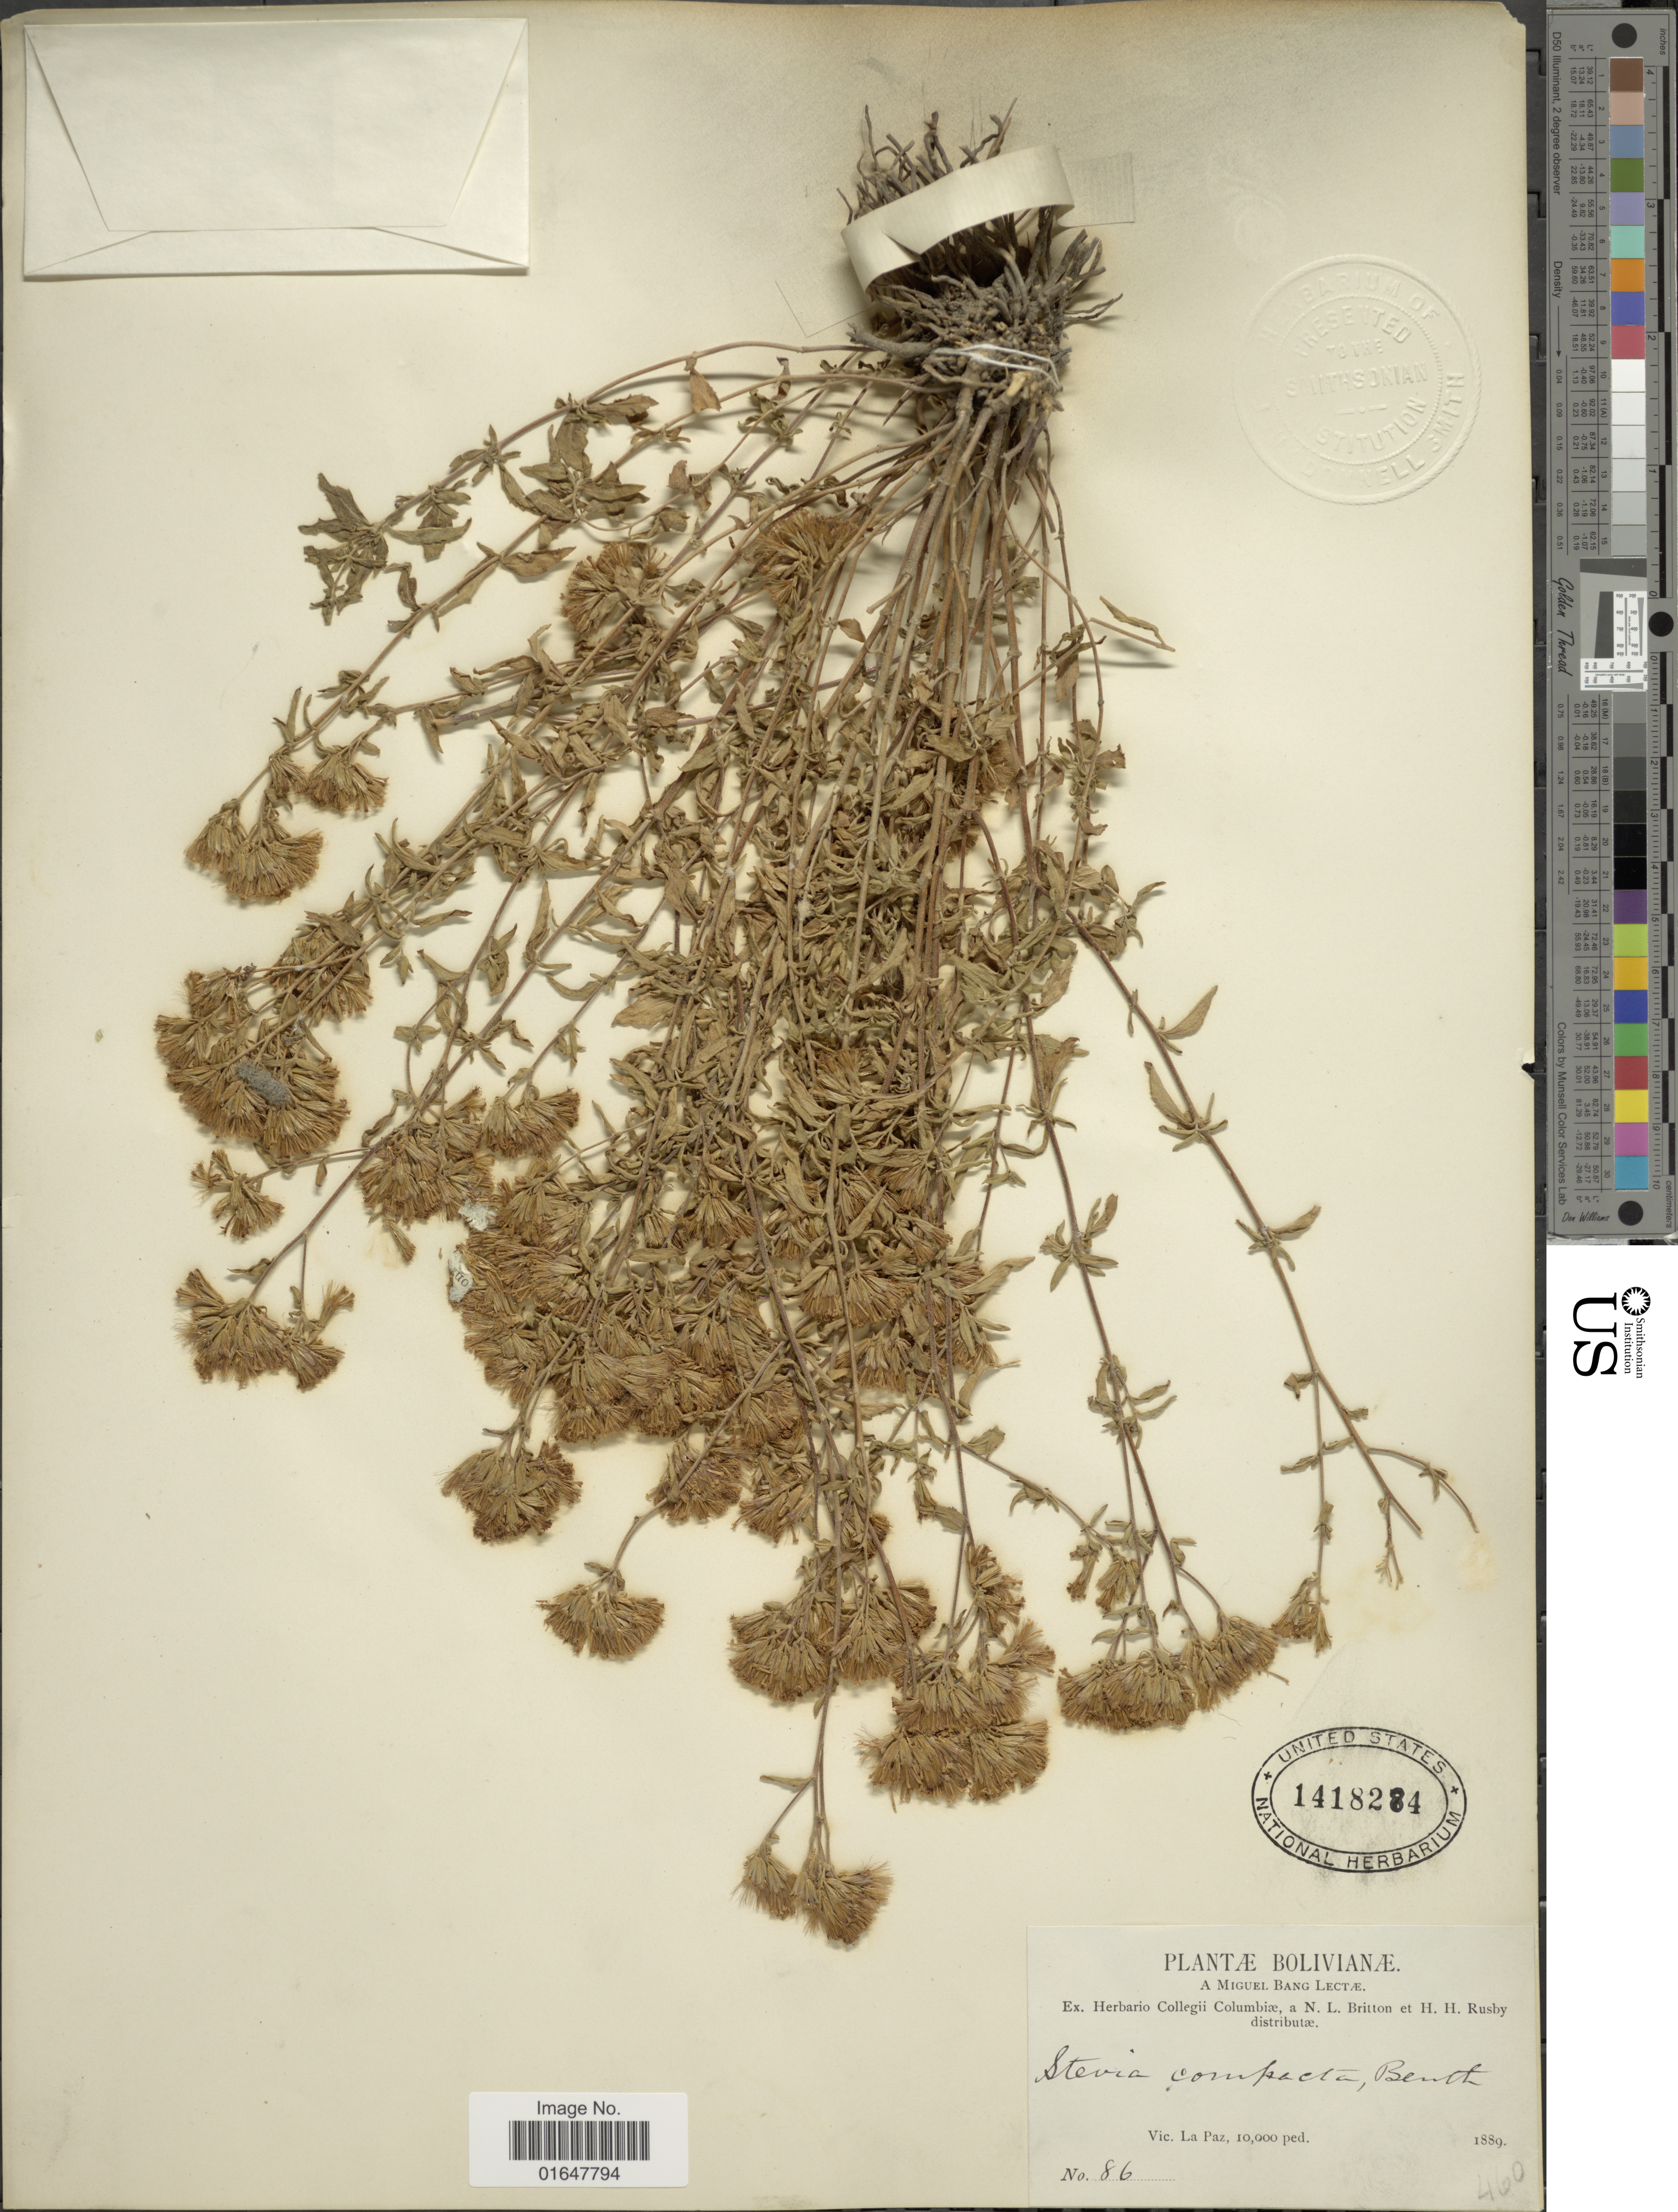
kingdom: Plantae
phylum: Tracheophyta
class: Magnoliopsida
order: Asterales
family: Asteraceae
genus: Stevia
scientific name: Stevia bangii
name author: Rusby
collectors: M. Bang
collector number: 86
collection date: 1889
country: Bolivia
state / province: La Paz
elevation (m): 3048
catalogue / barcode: US 1418284